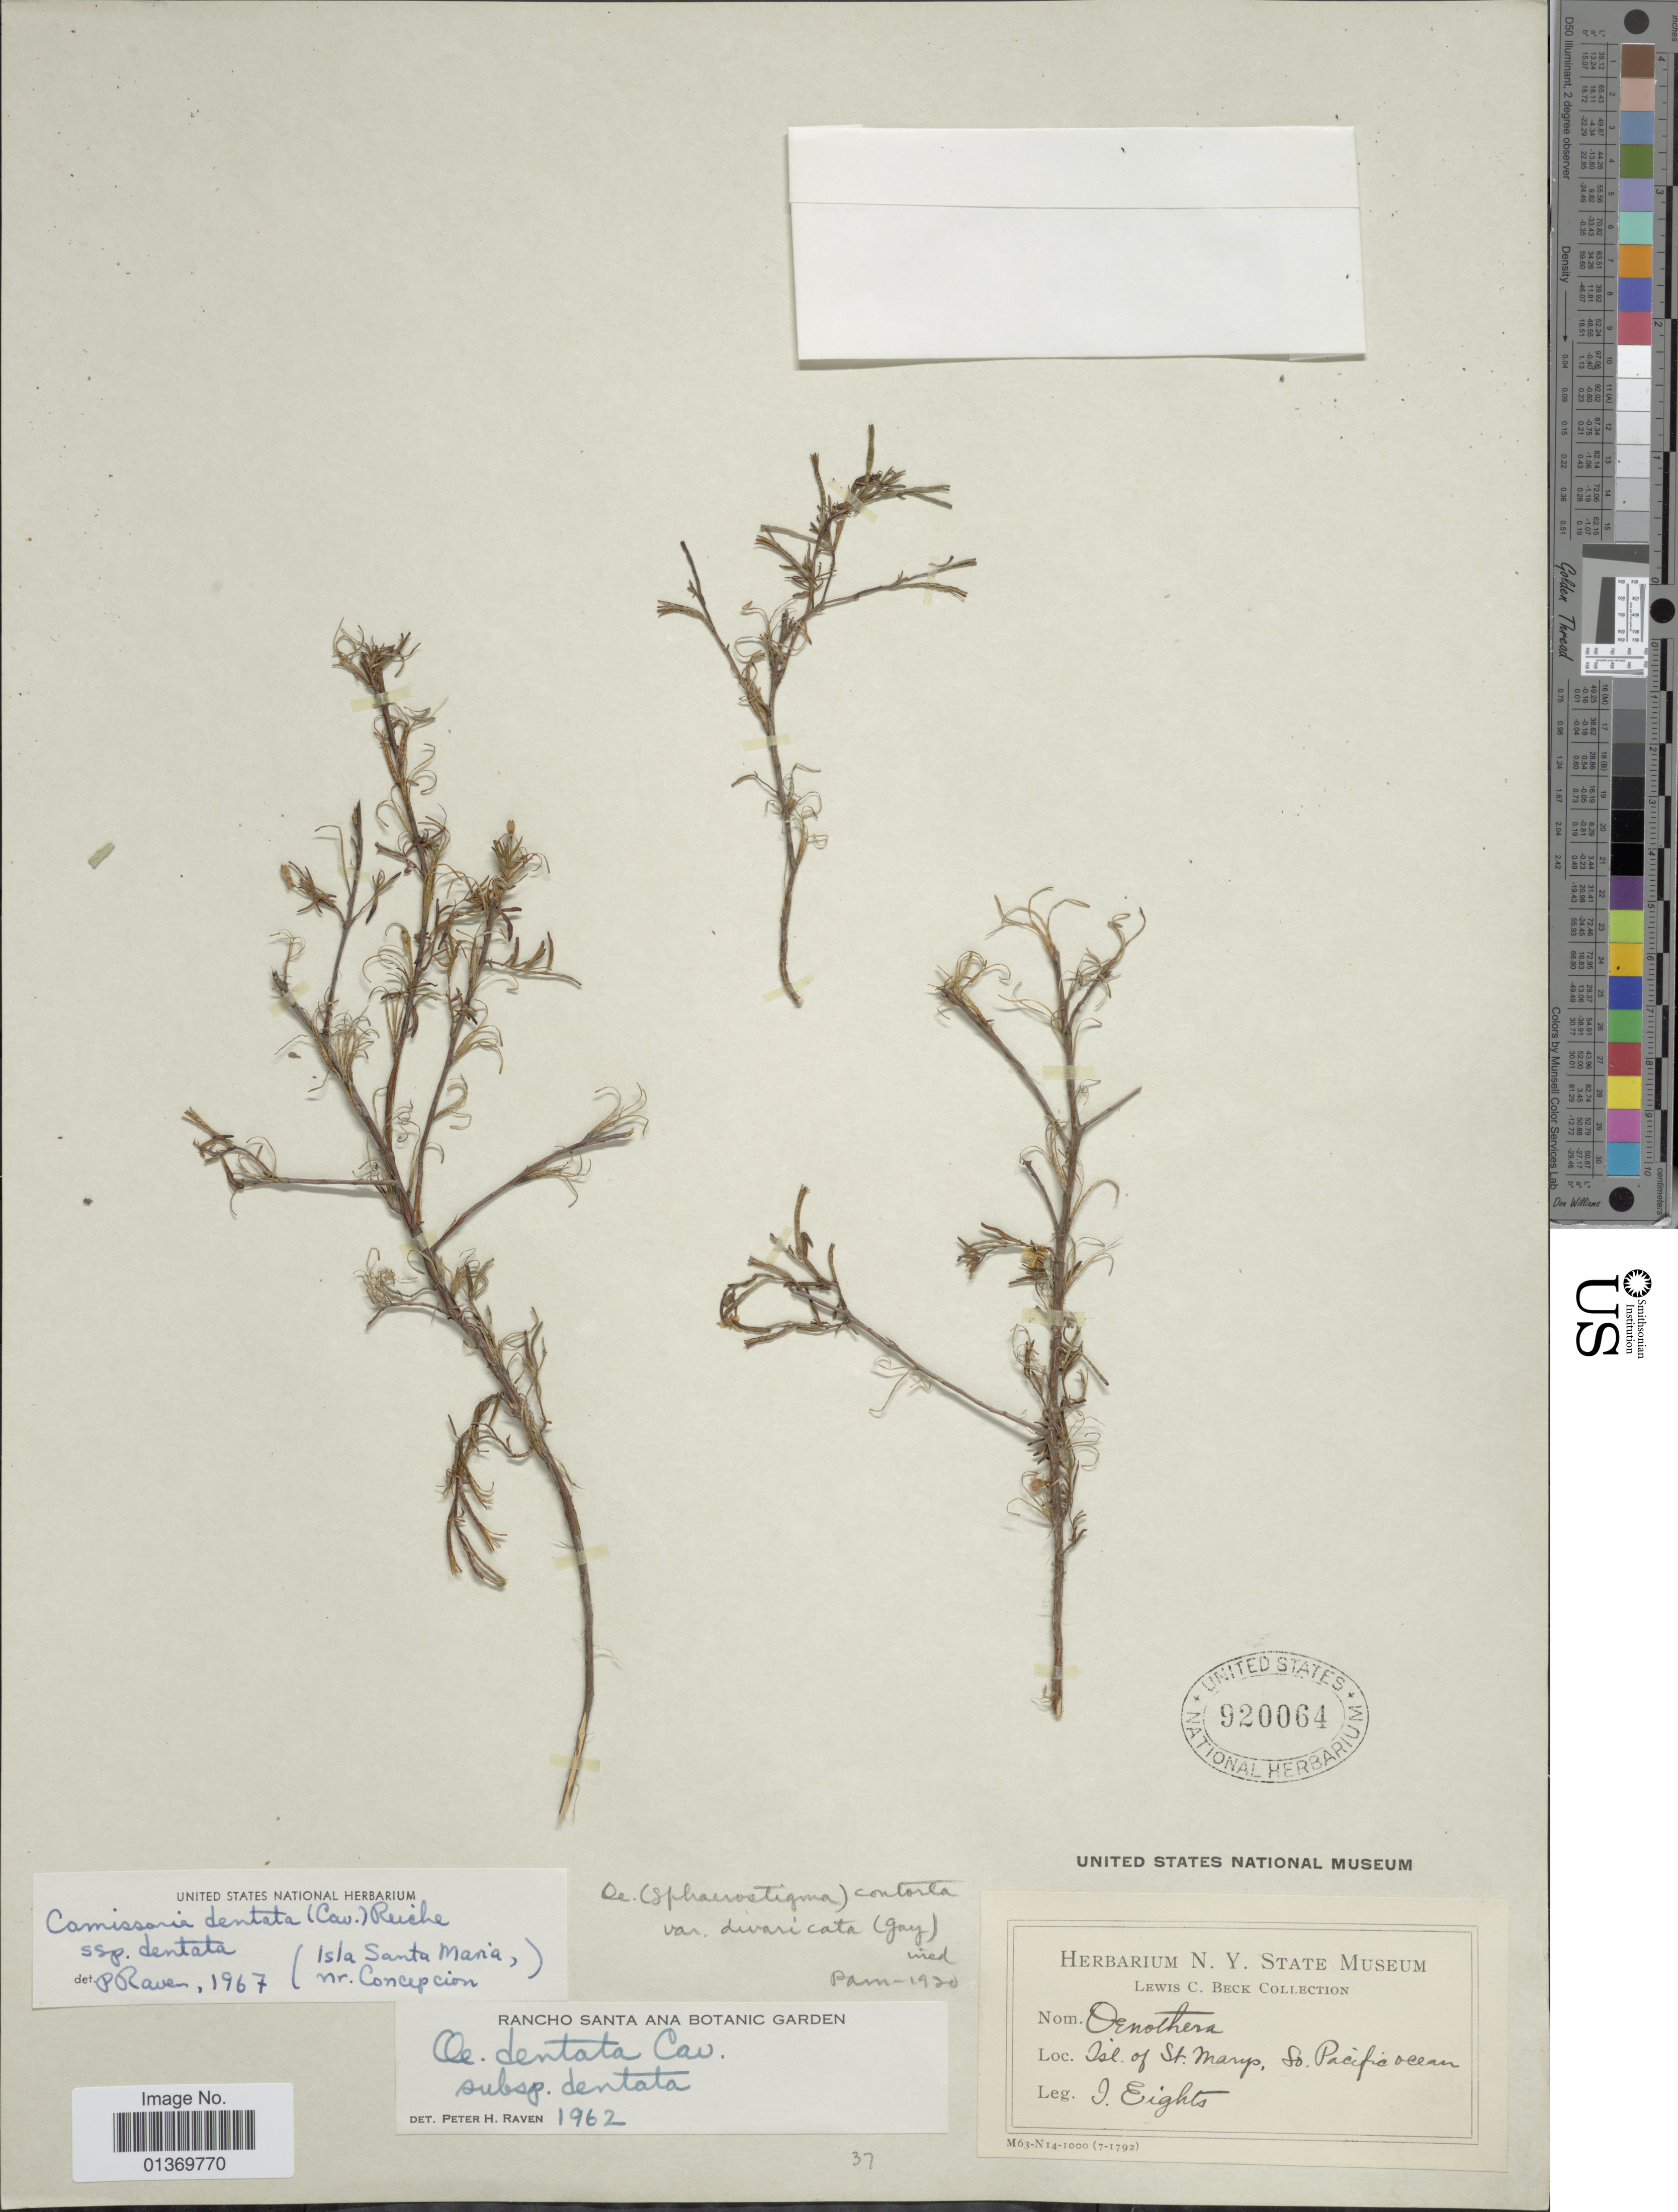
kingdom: Plantae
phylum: Tracheophyta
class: Magnoliopsida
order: Myrtales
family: Onagraceae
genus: Camissonia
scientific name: Camissonia dentata subsp. dentata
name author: (Cav.) Reiche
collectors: J. Eights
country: Chile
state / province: Bio-Bío (VIII)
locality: Isl. of St. Marys, So. Pacific ocean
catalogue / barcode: US 920064